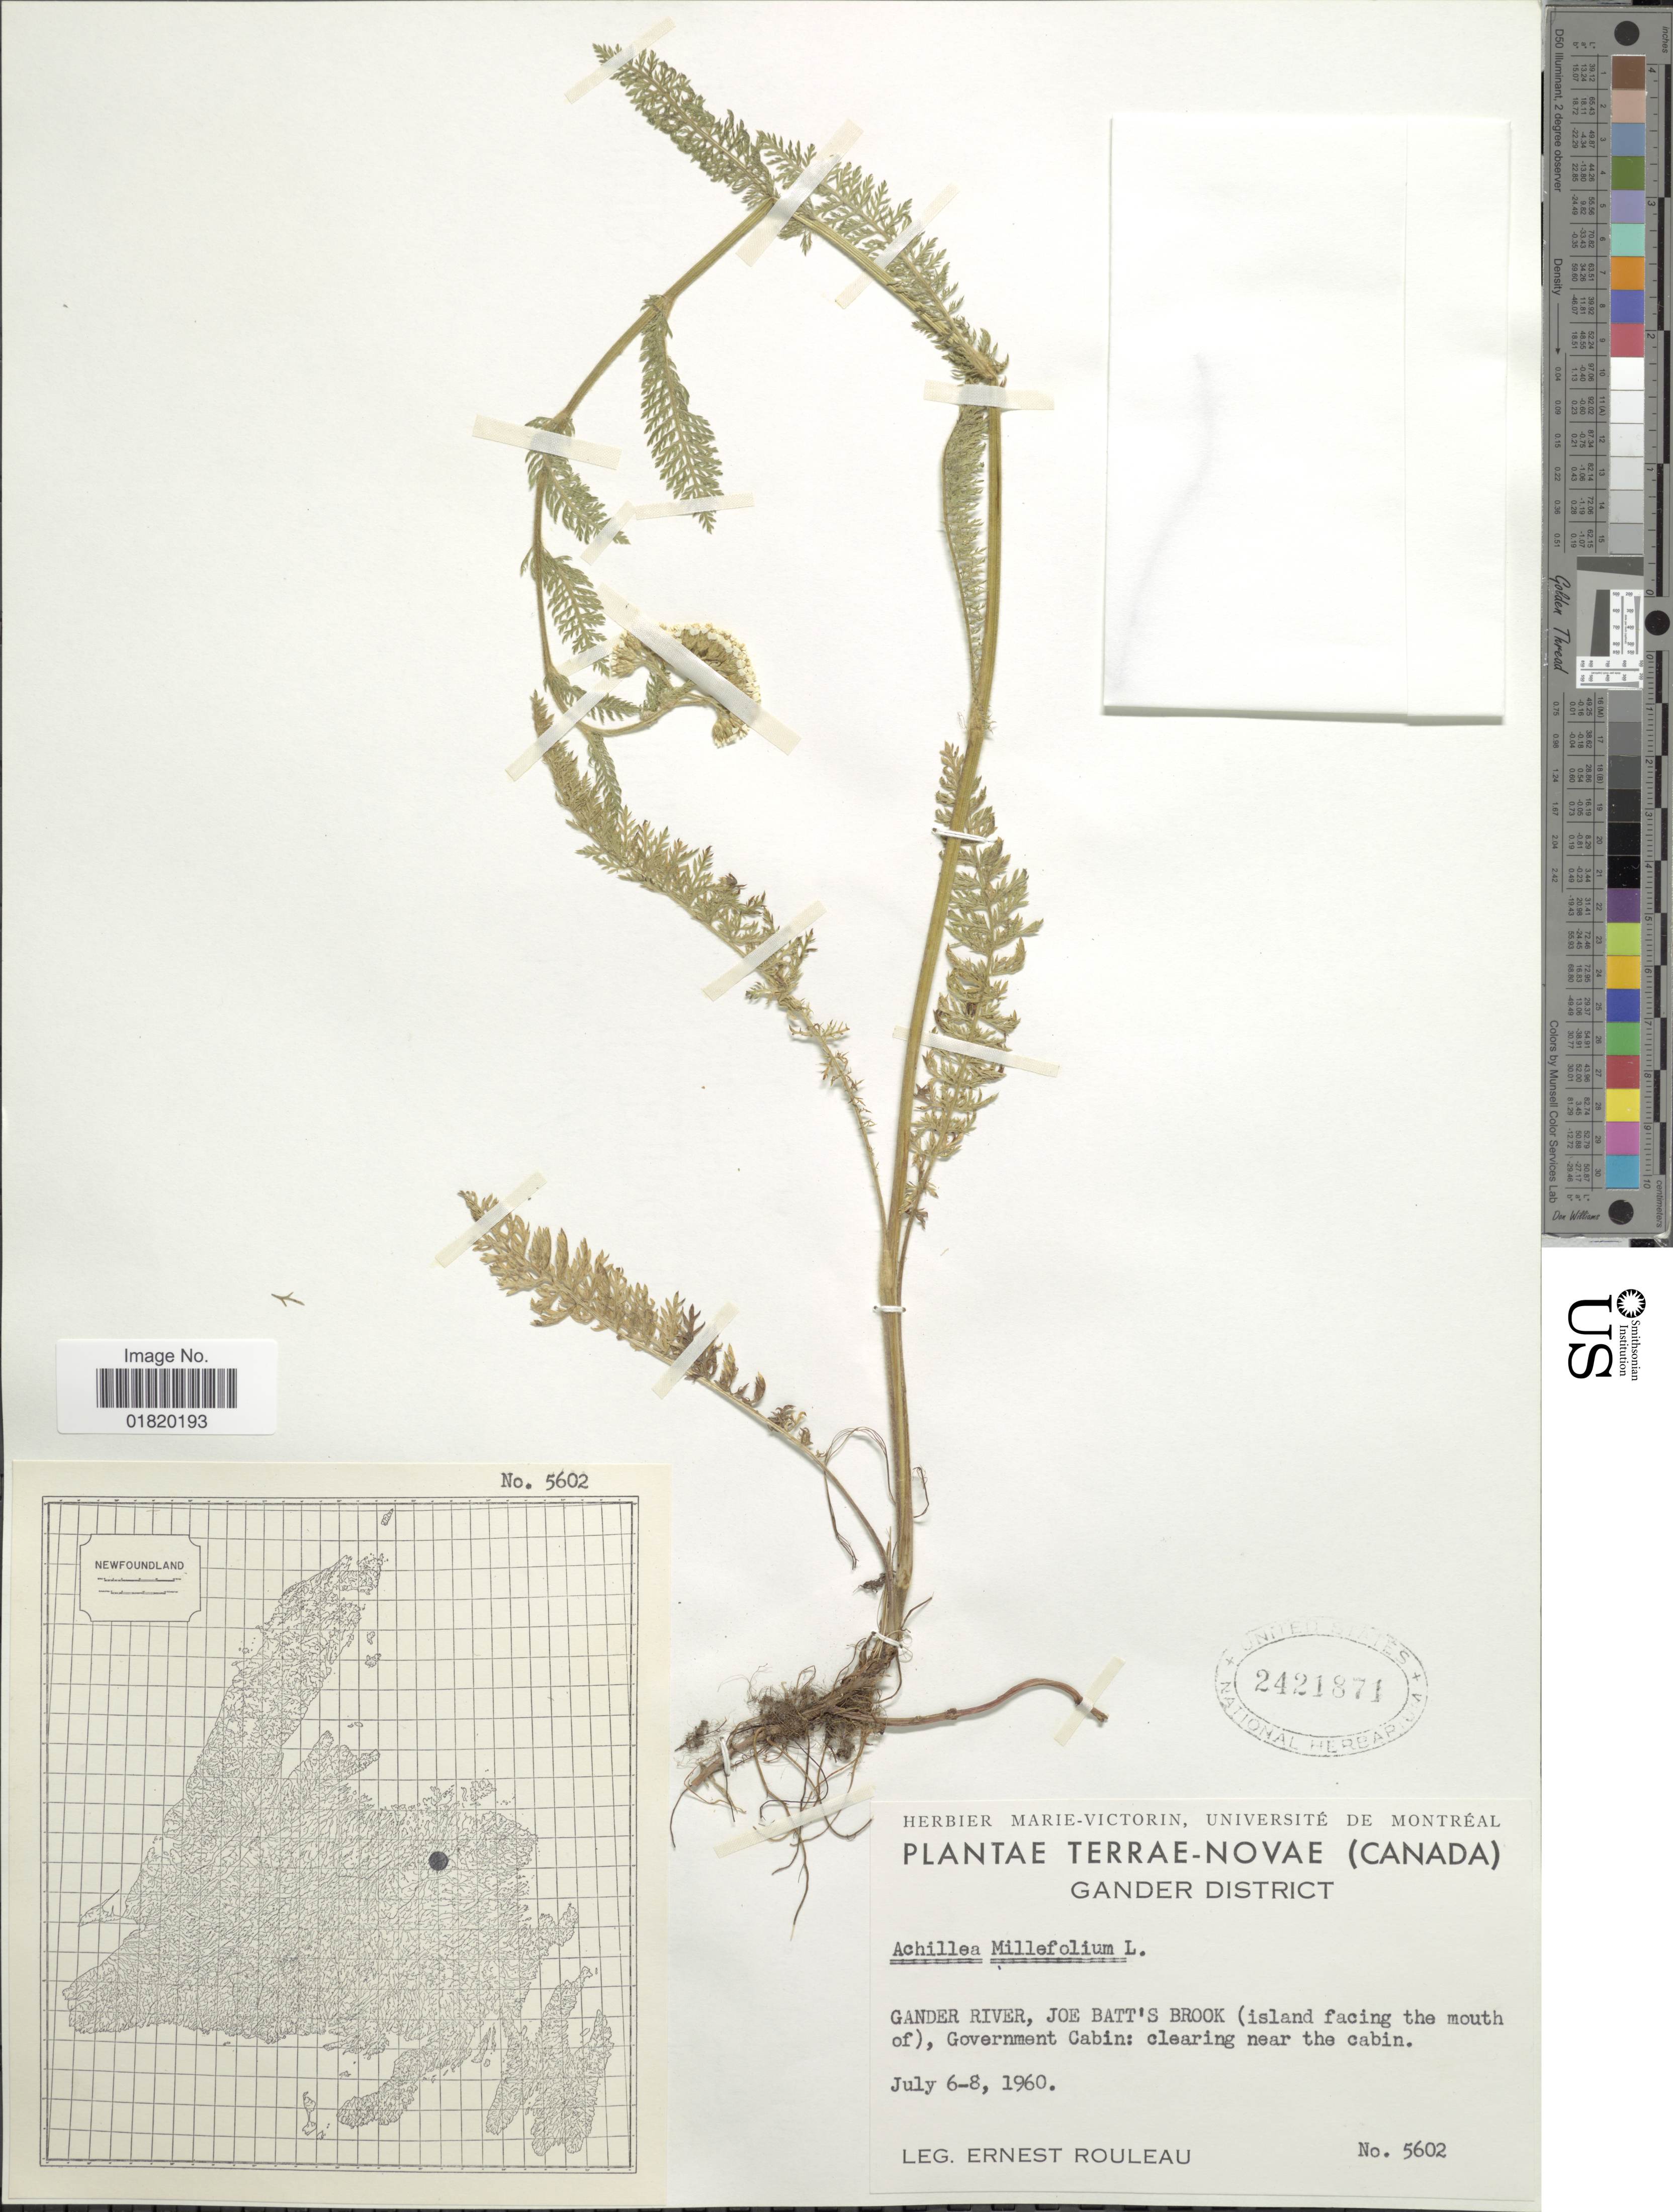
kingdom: Plantae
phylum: Tracheophyta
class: Magnoliopsida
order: Asterales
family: Asteraceae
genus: Achillea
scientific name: Achillea millefolium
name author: L.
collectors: E. Rouleau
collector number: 5602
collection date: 1960-07-06/1960-07-08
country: Canada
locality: Terrae-Novae. Gander District. Gander River, Joe Batt's Brook (island facing the mouth of), Government cabin: clearing near the cabin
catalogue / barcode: US 2421871